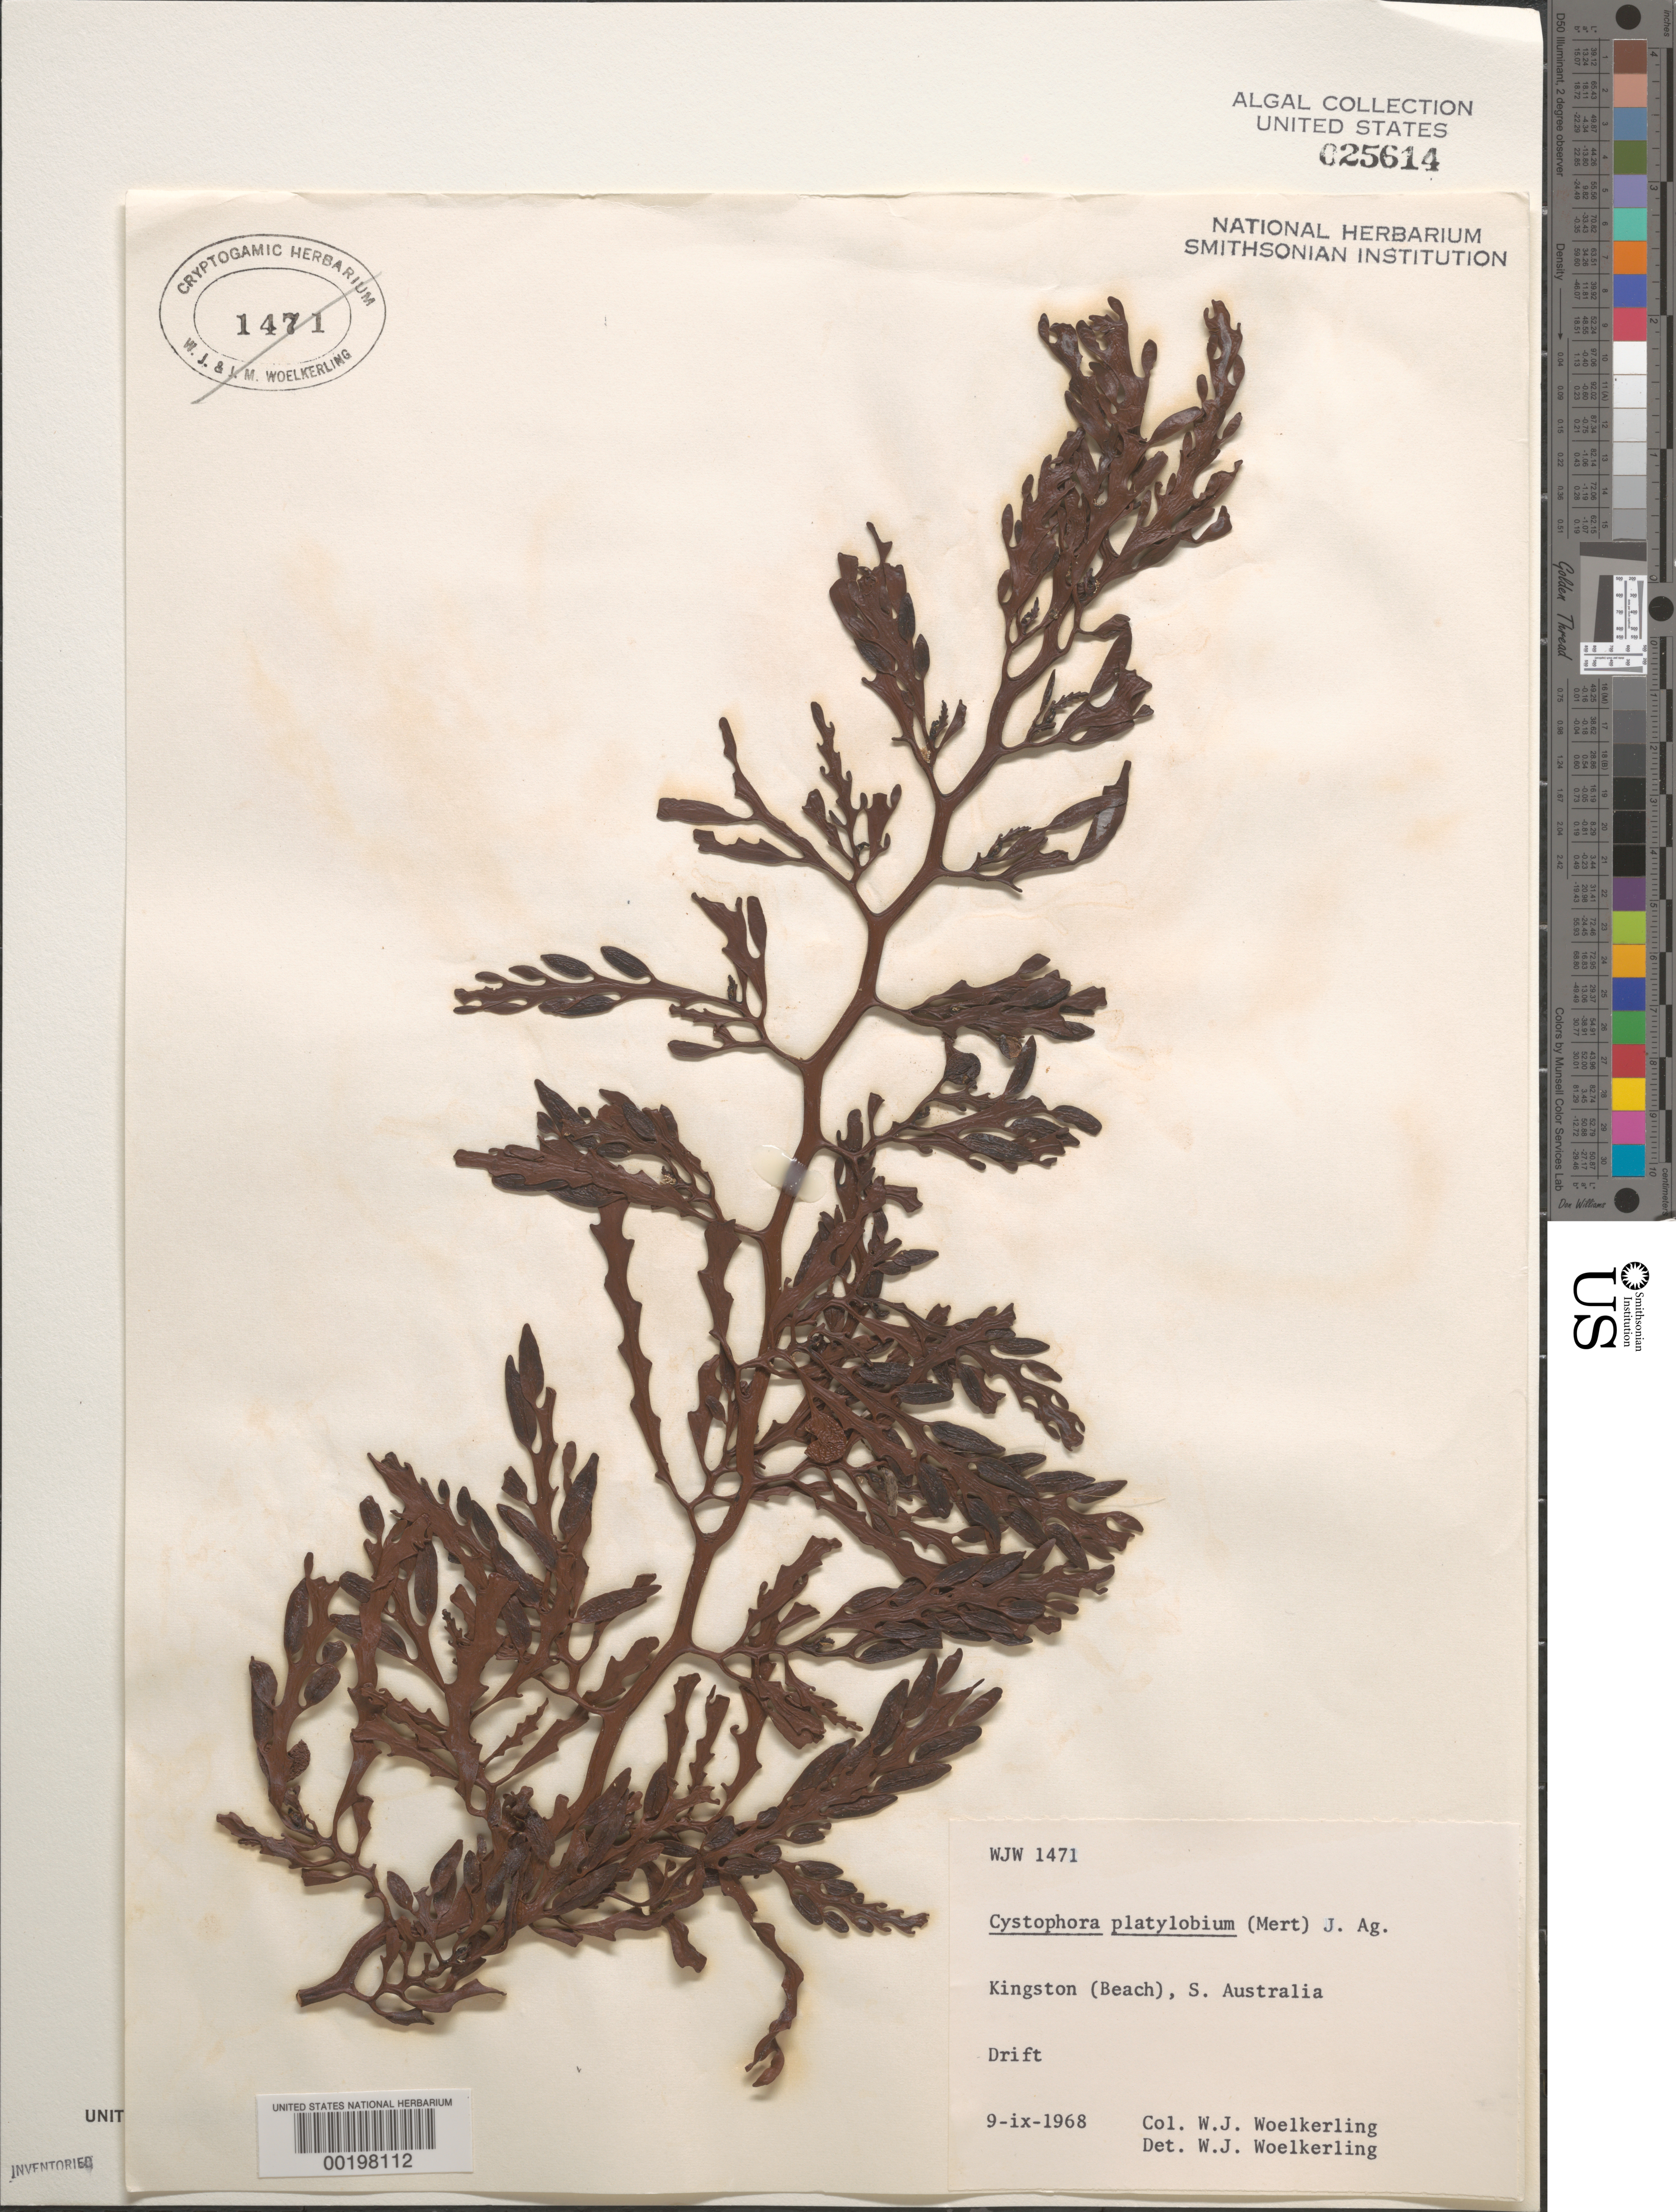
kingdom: Chromista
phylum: Ochrophyta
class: Phaeophyceae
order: Fucales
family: Sargassaceae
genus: Cystophora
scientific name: Cystophora platylobium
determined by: Woelkerling, W. J.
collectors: W. Woelkerling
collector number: WJW 1471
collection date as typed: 09 Sep 1968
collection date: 1968-09-09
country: Australia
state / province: South Australia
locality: Kingston Beach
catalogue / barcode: US 25614